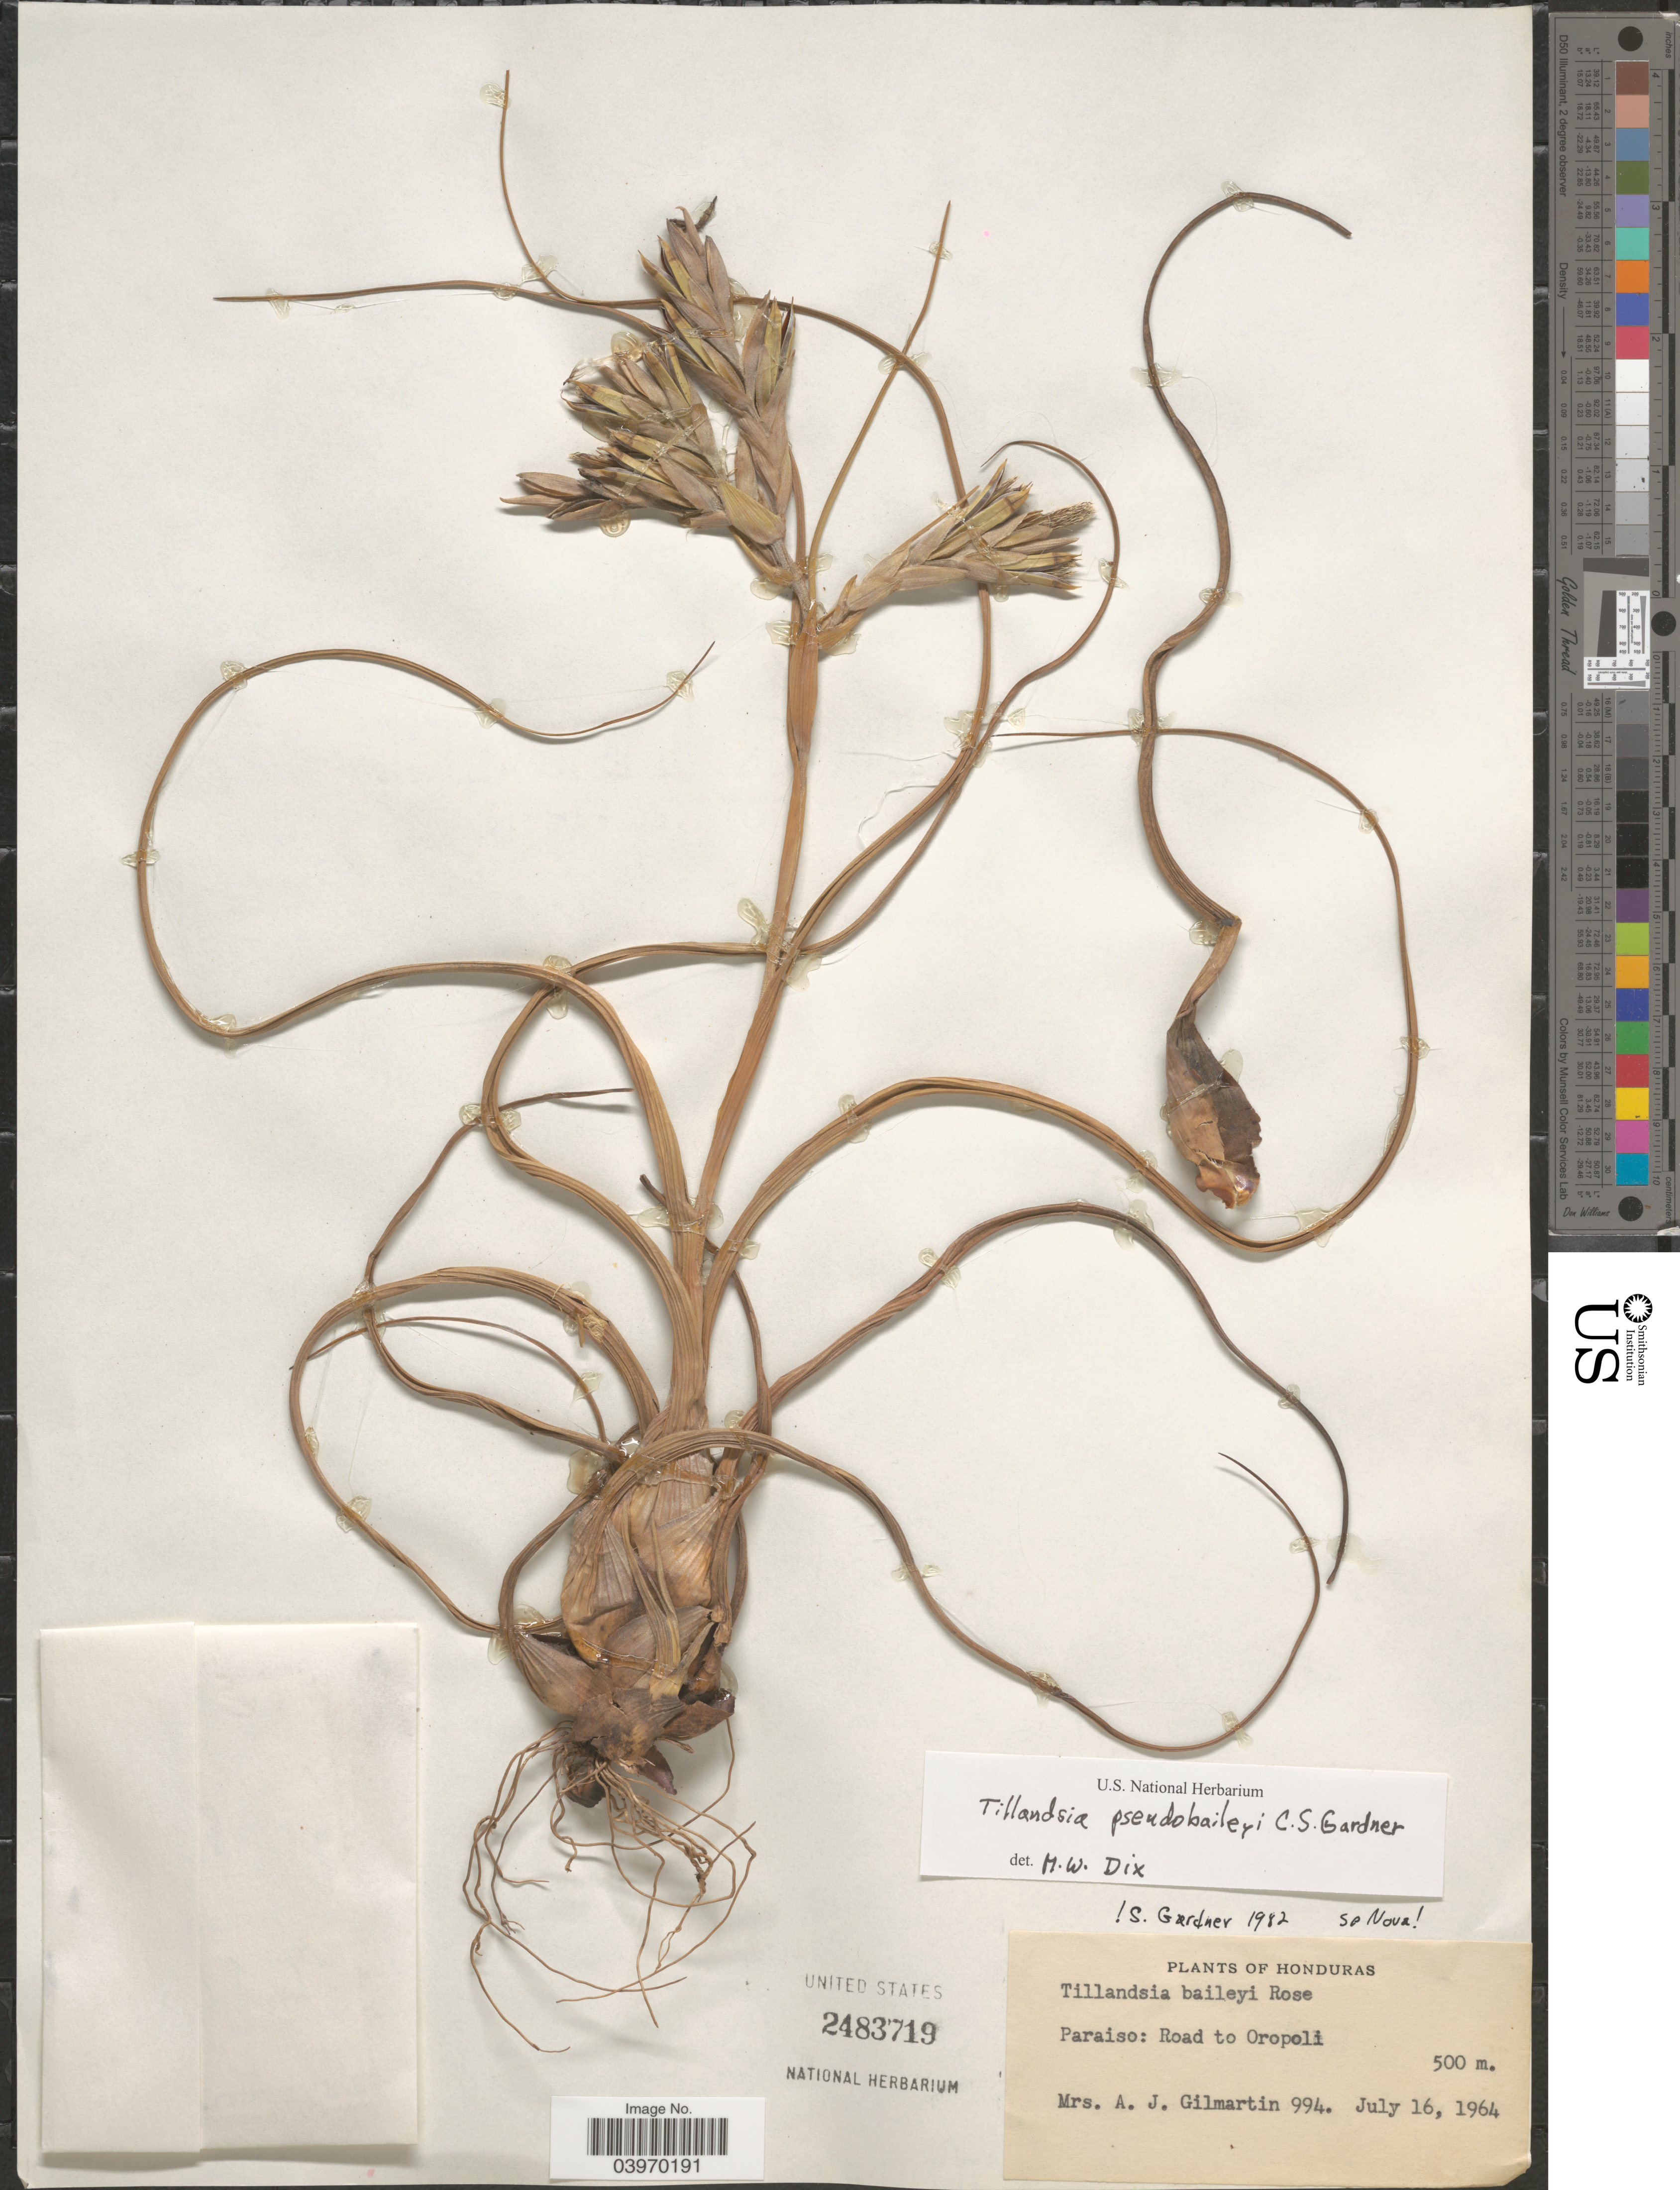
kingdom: Plantae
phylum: Tracheophyta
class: Liliopsida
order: Poales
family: Bromeliaceae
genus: Tillandsia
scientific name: Tillandsia baileyi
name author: Rose ex Small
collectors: A. J. Gilmartin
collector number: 994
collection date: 1964-07-16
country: Honduras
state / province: El Paraiso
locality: Paraiso: Road to Oropoli.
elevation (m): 500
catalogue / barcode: US 2483719